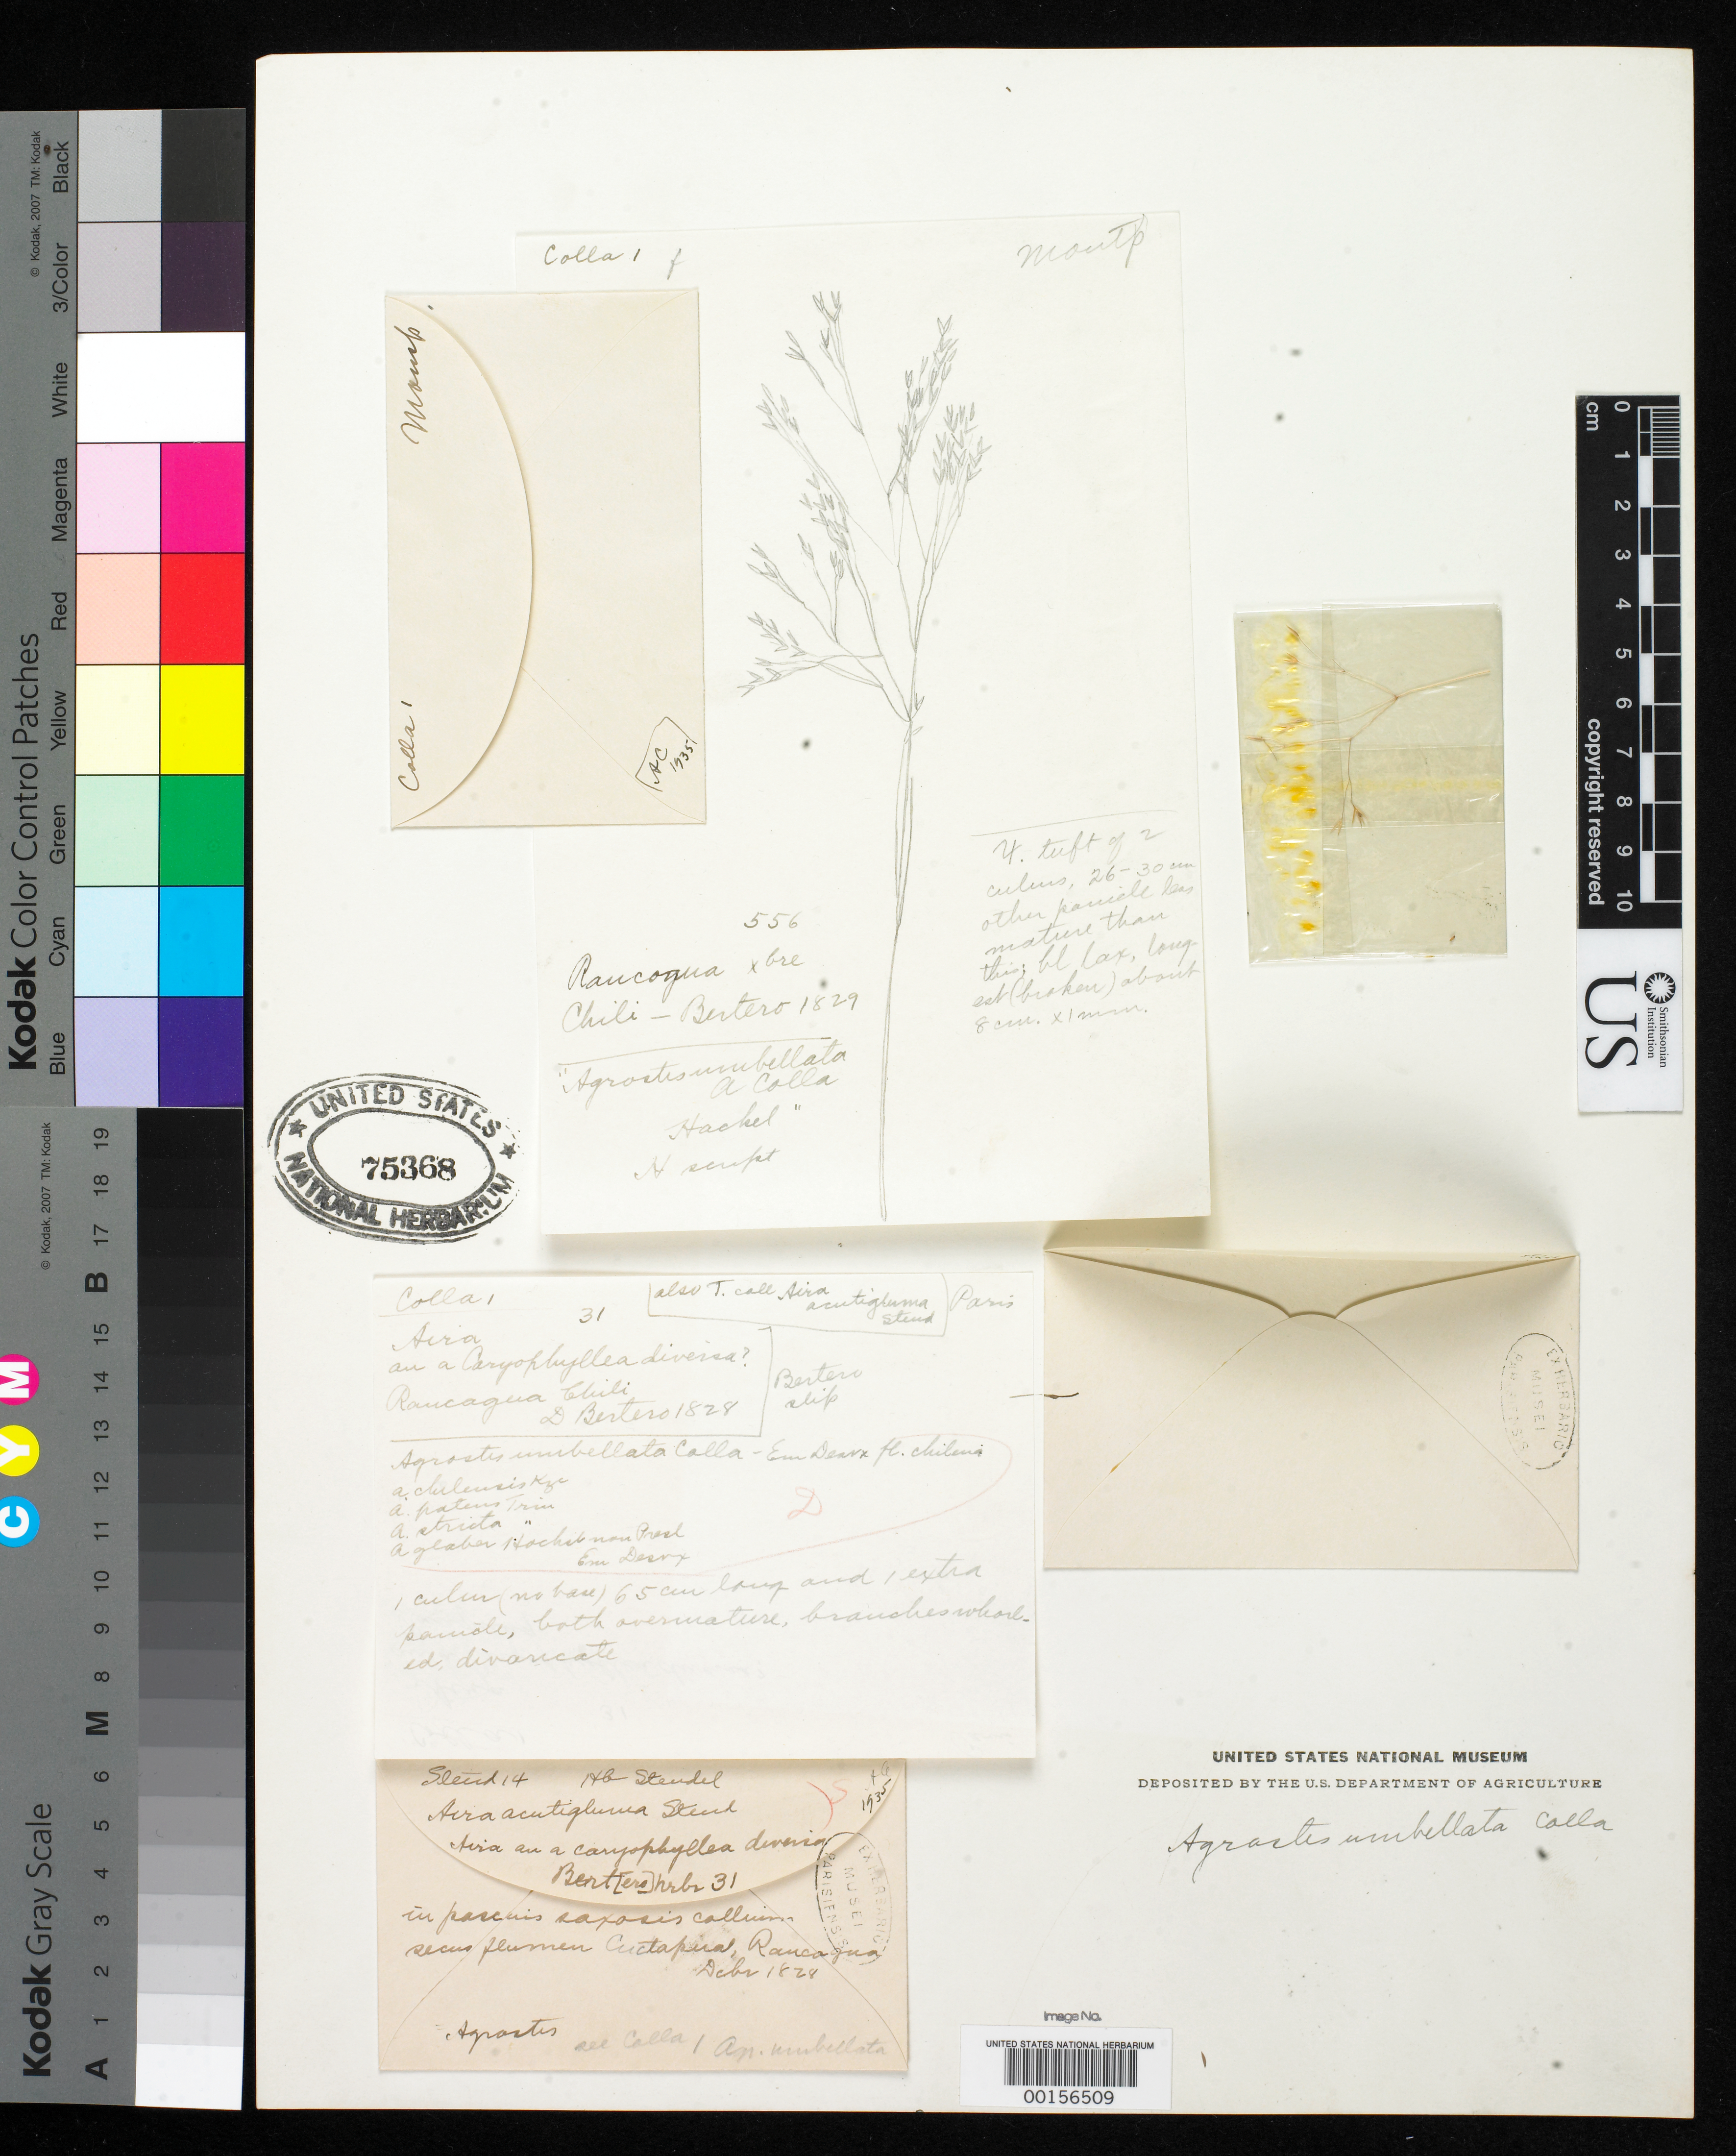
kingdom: Plantae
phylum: Tracheophyta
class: Liliopsida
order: Poales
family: Poaceae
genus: Agrostis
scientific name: Agrostis umbellata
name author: Colla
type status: Type Fragment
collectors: C. L. G. Bertero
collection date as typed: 1828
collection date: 1828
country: Chile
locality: Rancagua.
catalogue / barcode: US 75368